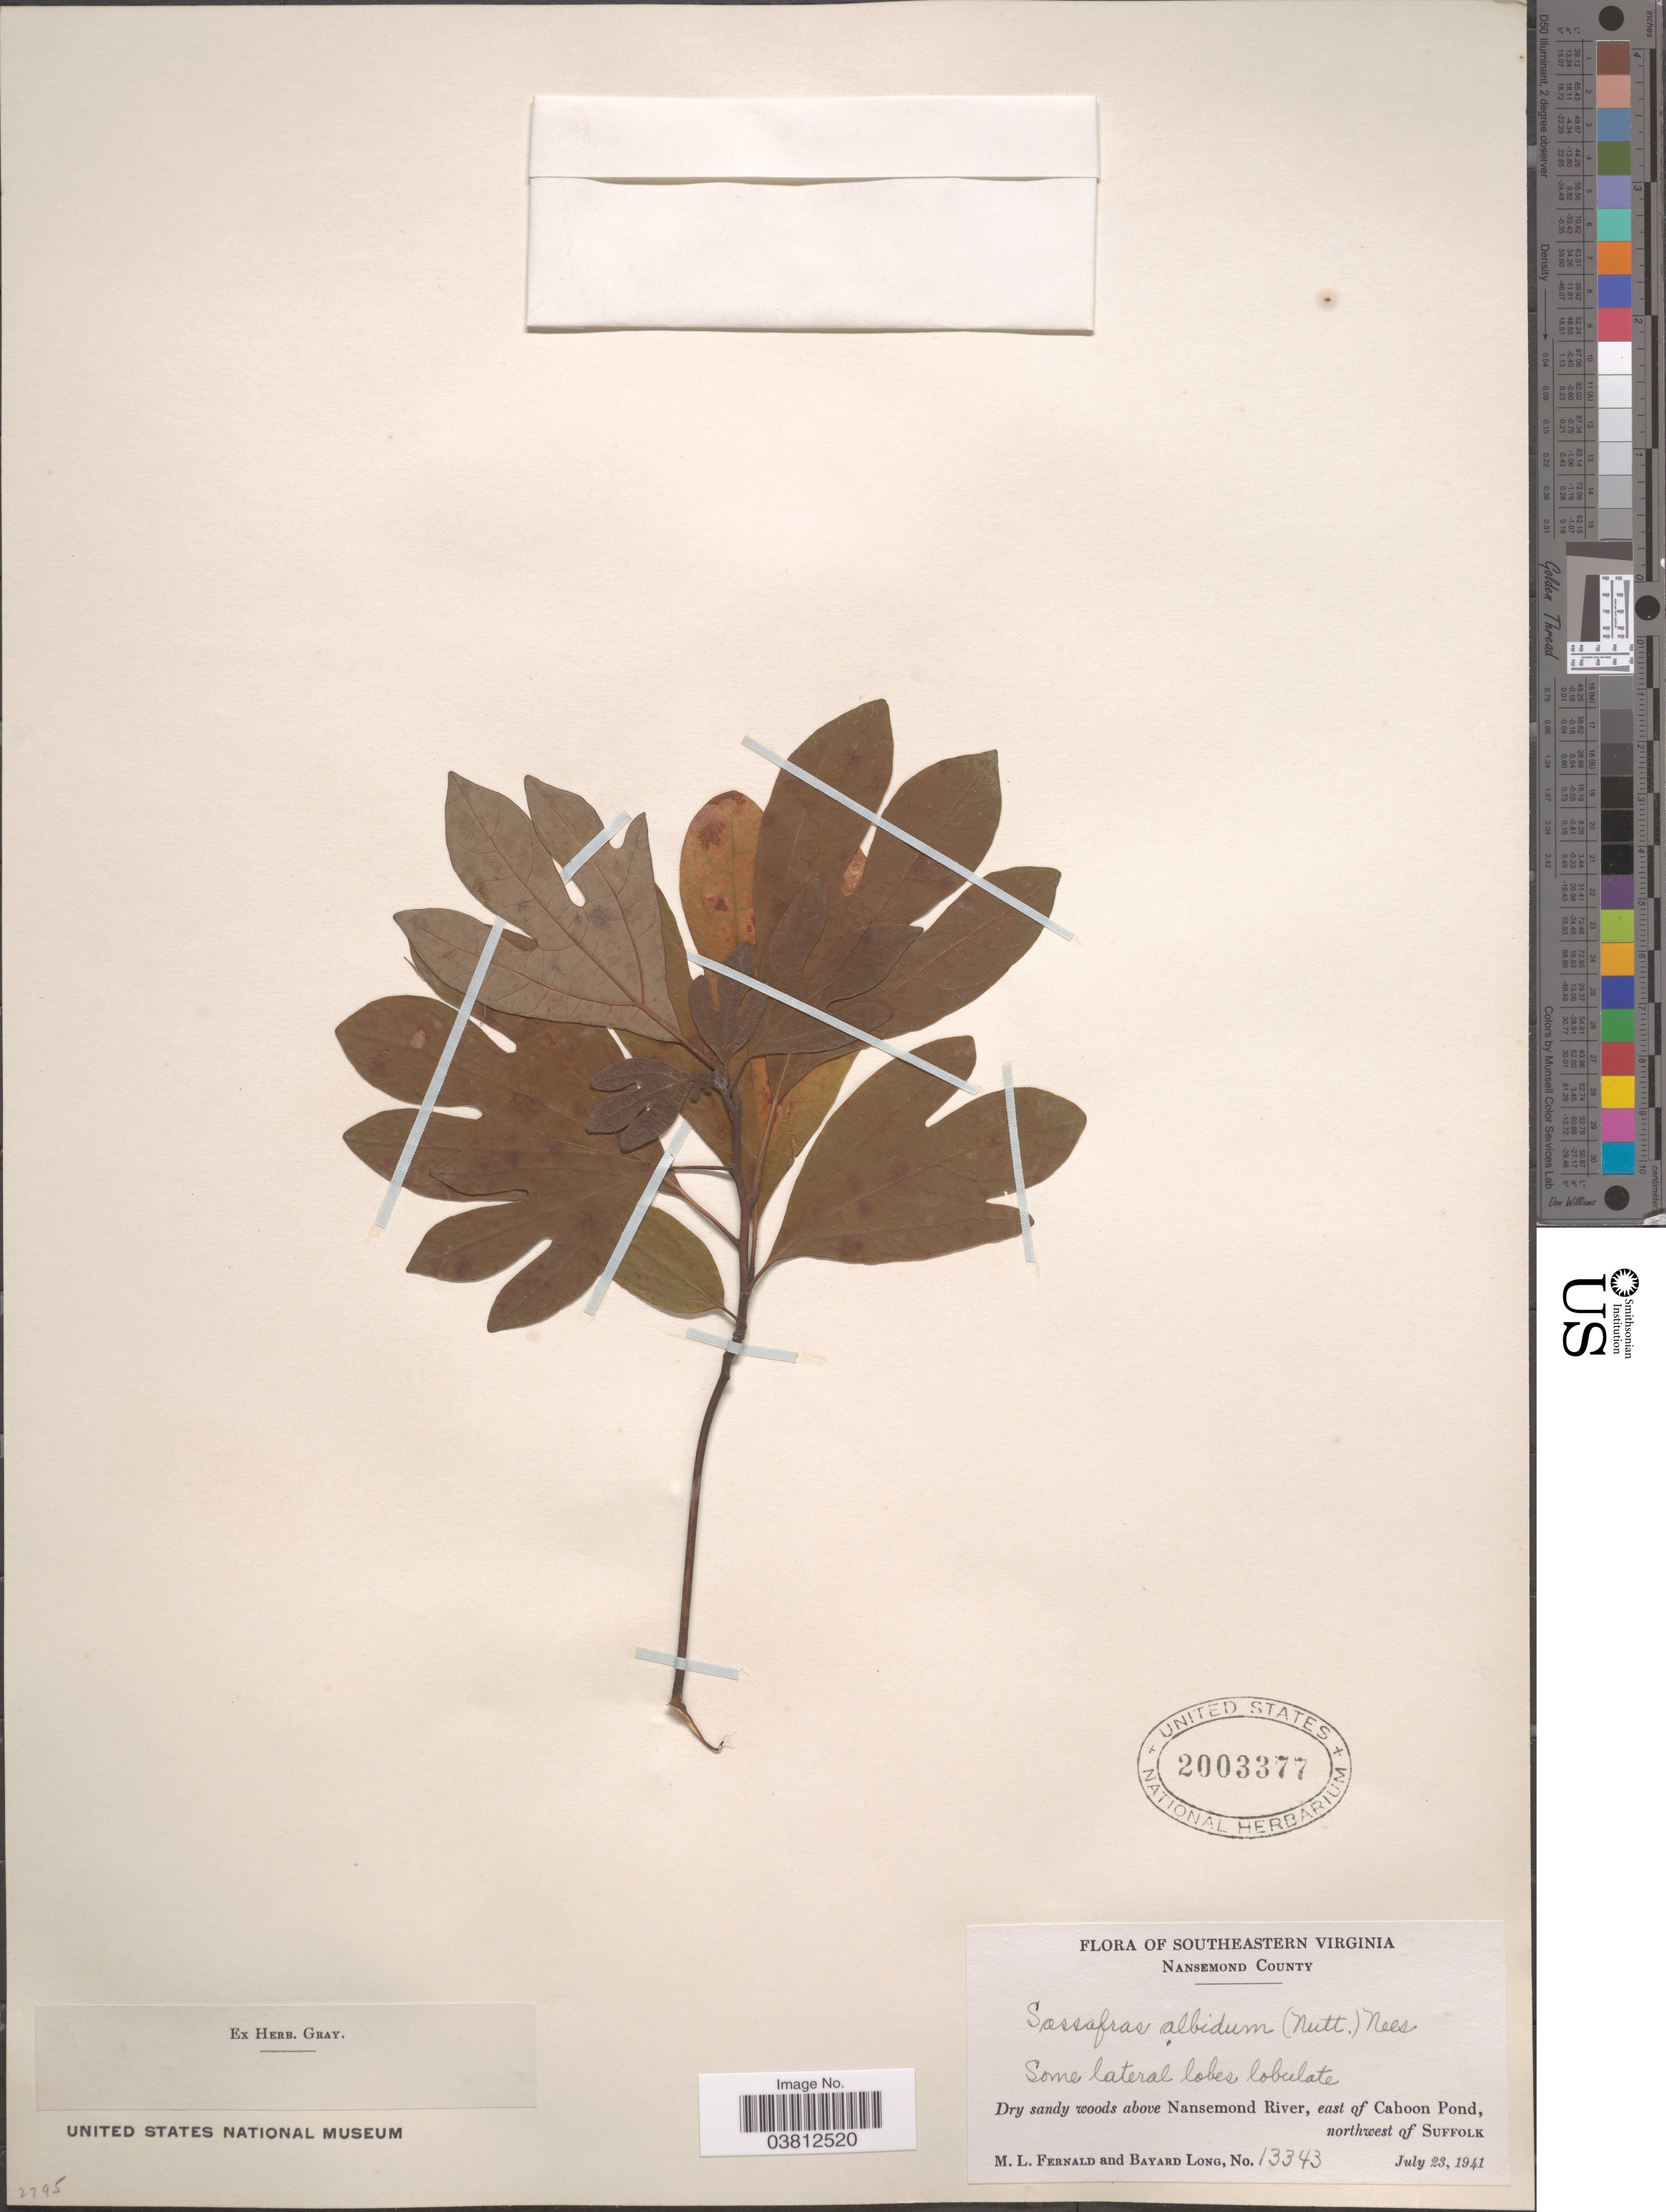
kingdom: Plantae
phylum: Tracheophyta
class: Magnoliopsida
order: Laurales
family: Lauraceae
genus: Sassafras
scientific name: Sassafras albidum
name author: (Nutt.) Nees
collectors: M. L. Fernald & B. Long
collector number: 13343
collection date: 1941-07-23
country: United States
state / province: Virginia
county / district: City of Suffolk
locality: Southeastern Virginia. Nansemond County. Dry sandy woods above Nansemond River, east of Cahoon Pond, northwest of Suffolk.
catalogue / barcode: US 2003377